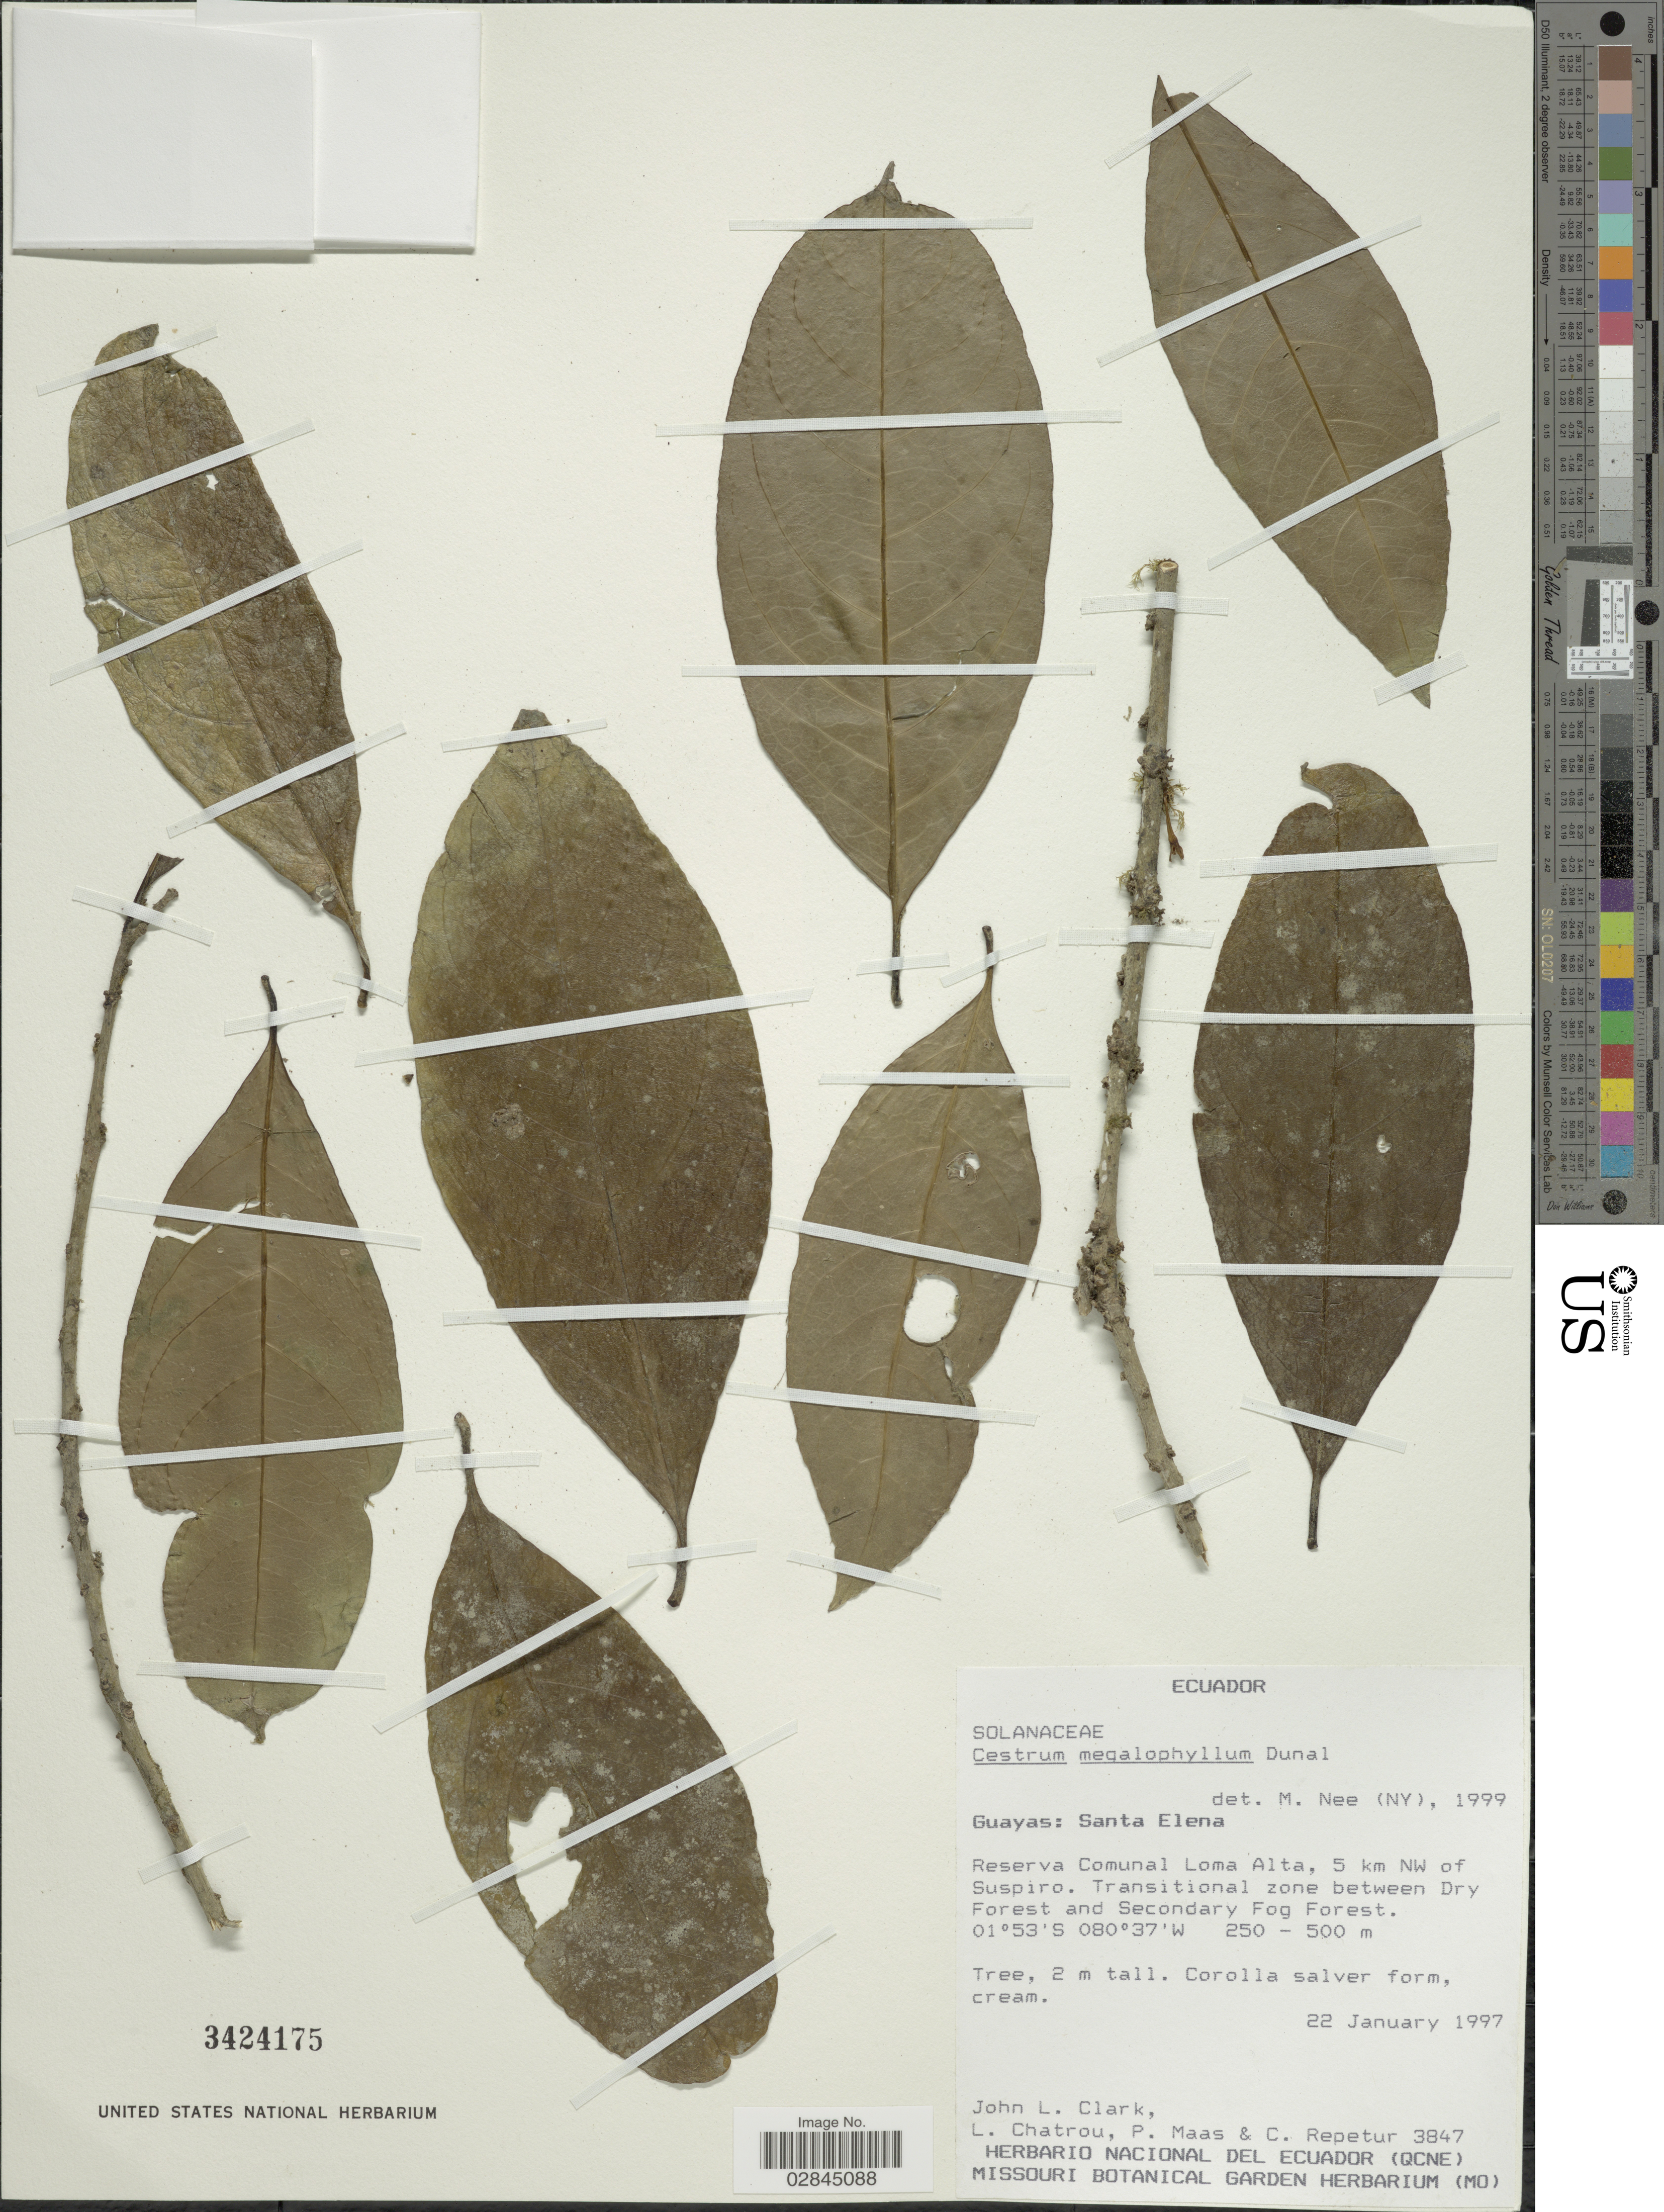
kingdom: Plantae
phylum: Tracheophyta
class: Magnoliopsida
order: Solanales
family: Solanaceae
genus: Cestrum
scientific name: Cestrum schlechtendahlii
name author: G. Don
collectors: J. L. Clark, L. W. Chatrou, P. Maas & C. Repetur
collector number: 3847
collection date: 1997-01-22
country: Ecuador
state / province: Guayas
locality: Santa Elena. Reserva Comunal Loma Alta, 5 km NW of Suspiro. Transitional zone between Dry Forest and Secondary Fog Forest.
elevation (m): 250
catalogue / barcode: US 3424175